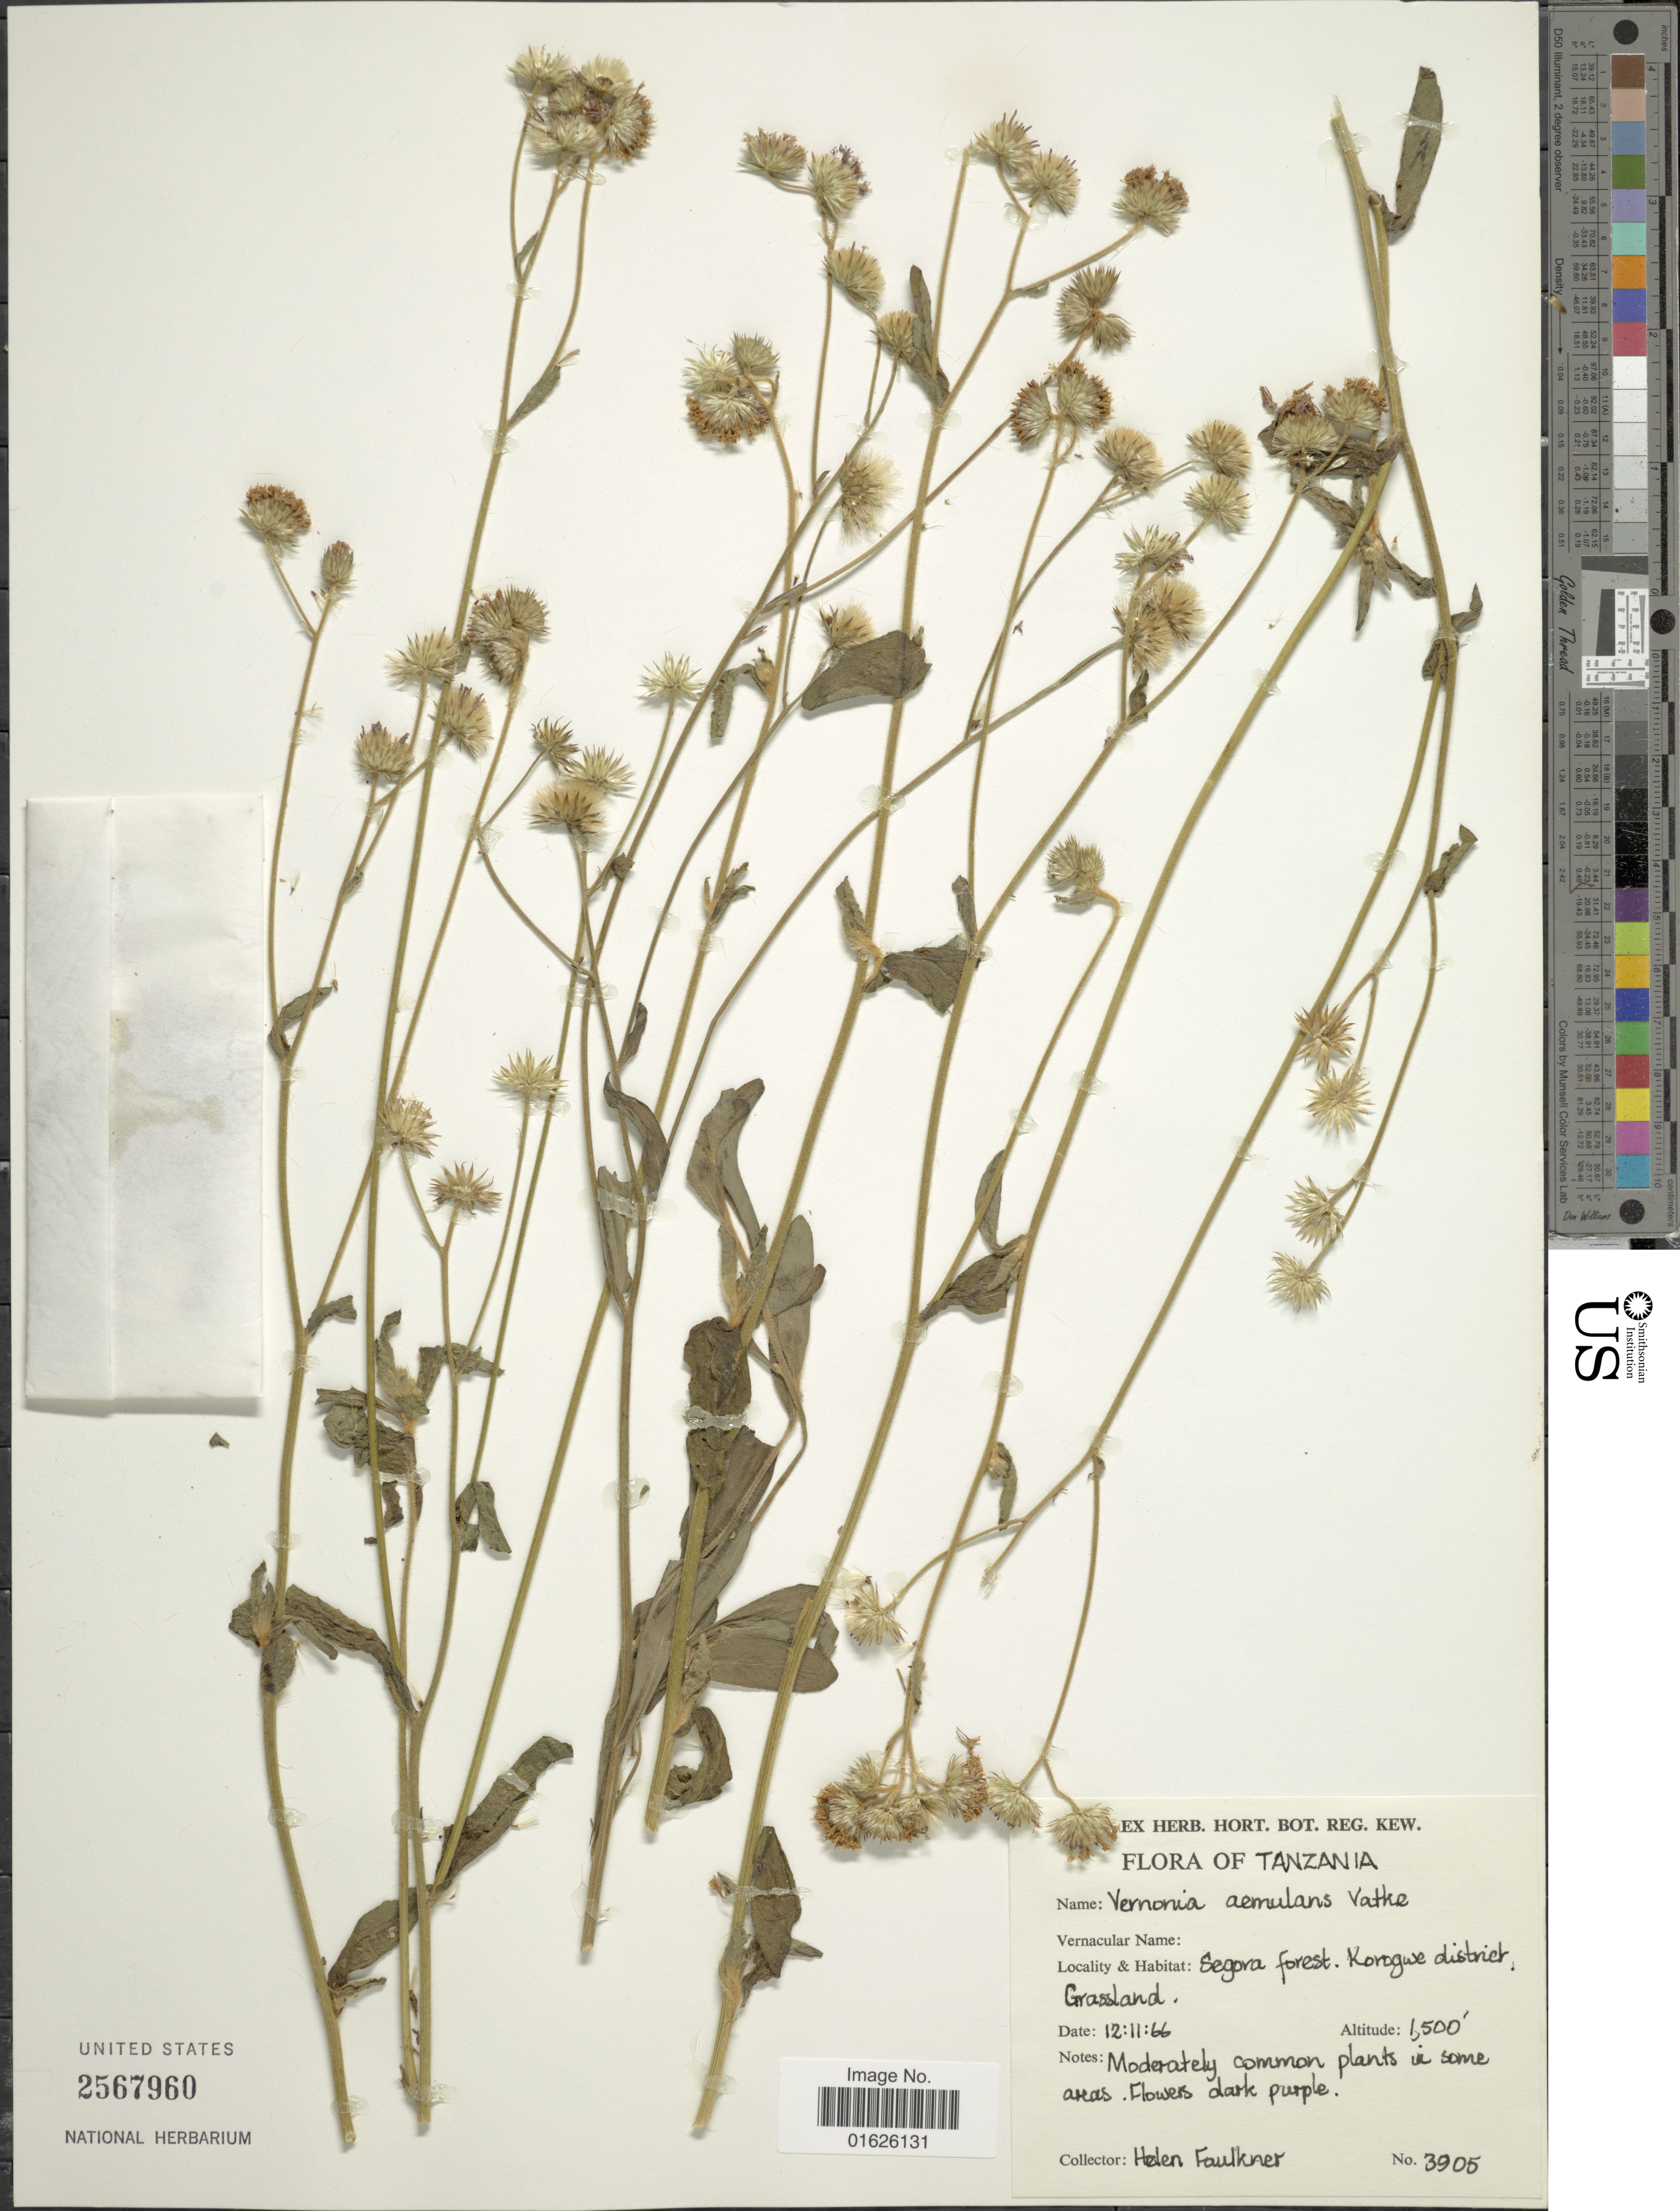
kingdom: Plantae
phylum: Tracheophyta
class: Magnoliopsida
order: Asterales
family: Asteraceae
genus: Vernoniastrum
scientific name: Vernoniastrum aemulans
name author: (Vatke) H. Rob.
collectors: H. Faulkner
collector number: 3905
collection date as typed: Transcribed d/m/y: 12/11/66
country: Tanzania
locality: Segora forest, Korogwe district, Grassland.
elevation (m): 457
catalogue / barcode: US 2567960